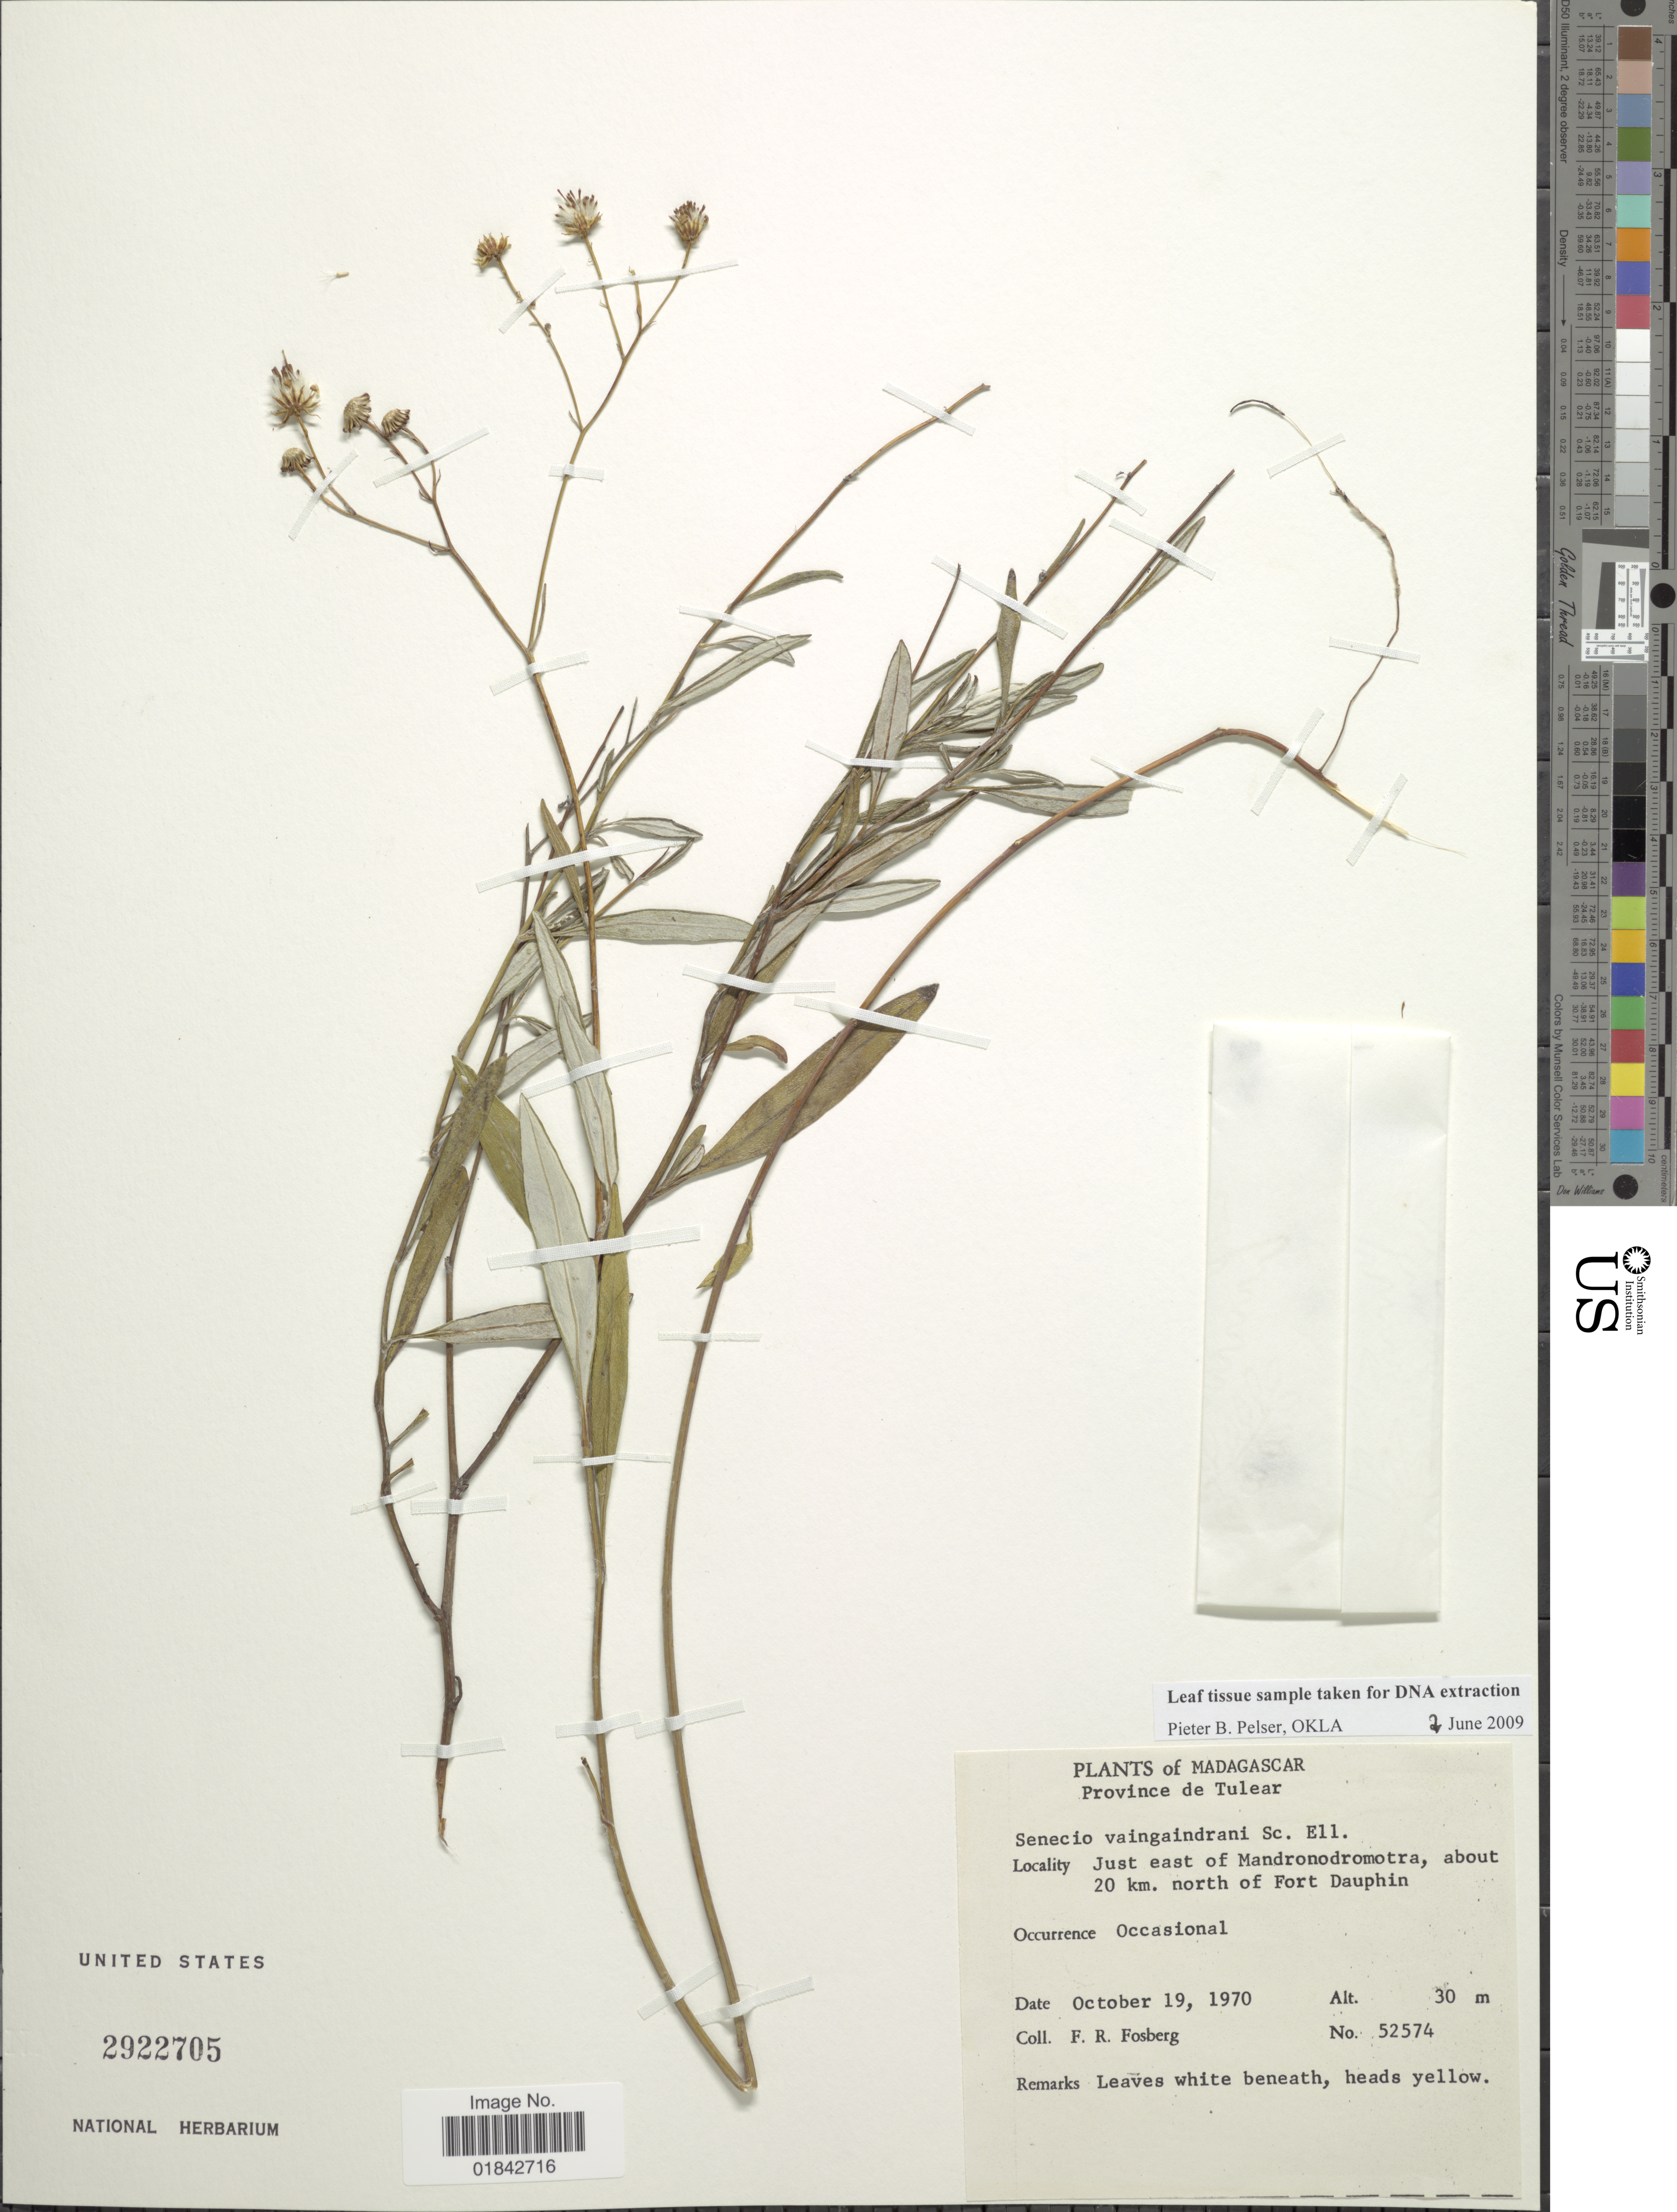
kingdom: Plantae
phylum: Tracheophyta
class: Magnoliopsida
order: Asterales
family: Asteraceae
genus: Senecio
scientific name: Senecio vaingaindrani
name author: Scott Elliot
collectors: F. R. Fosberg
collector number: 52574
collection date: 1970-10-19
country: Madagascar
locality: Province de Tulear, just east of Mandronodromotra, about 20 km. north of Fort Dauphin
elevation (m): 30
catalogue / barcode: US 2922705